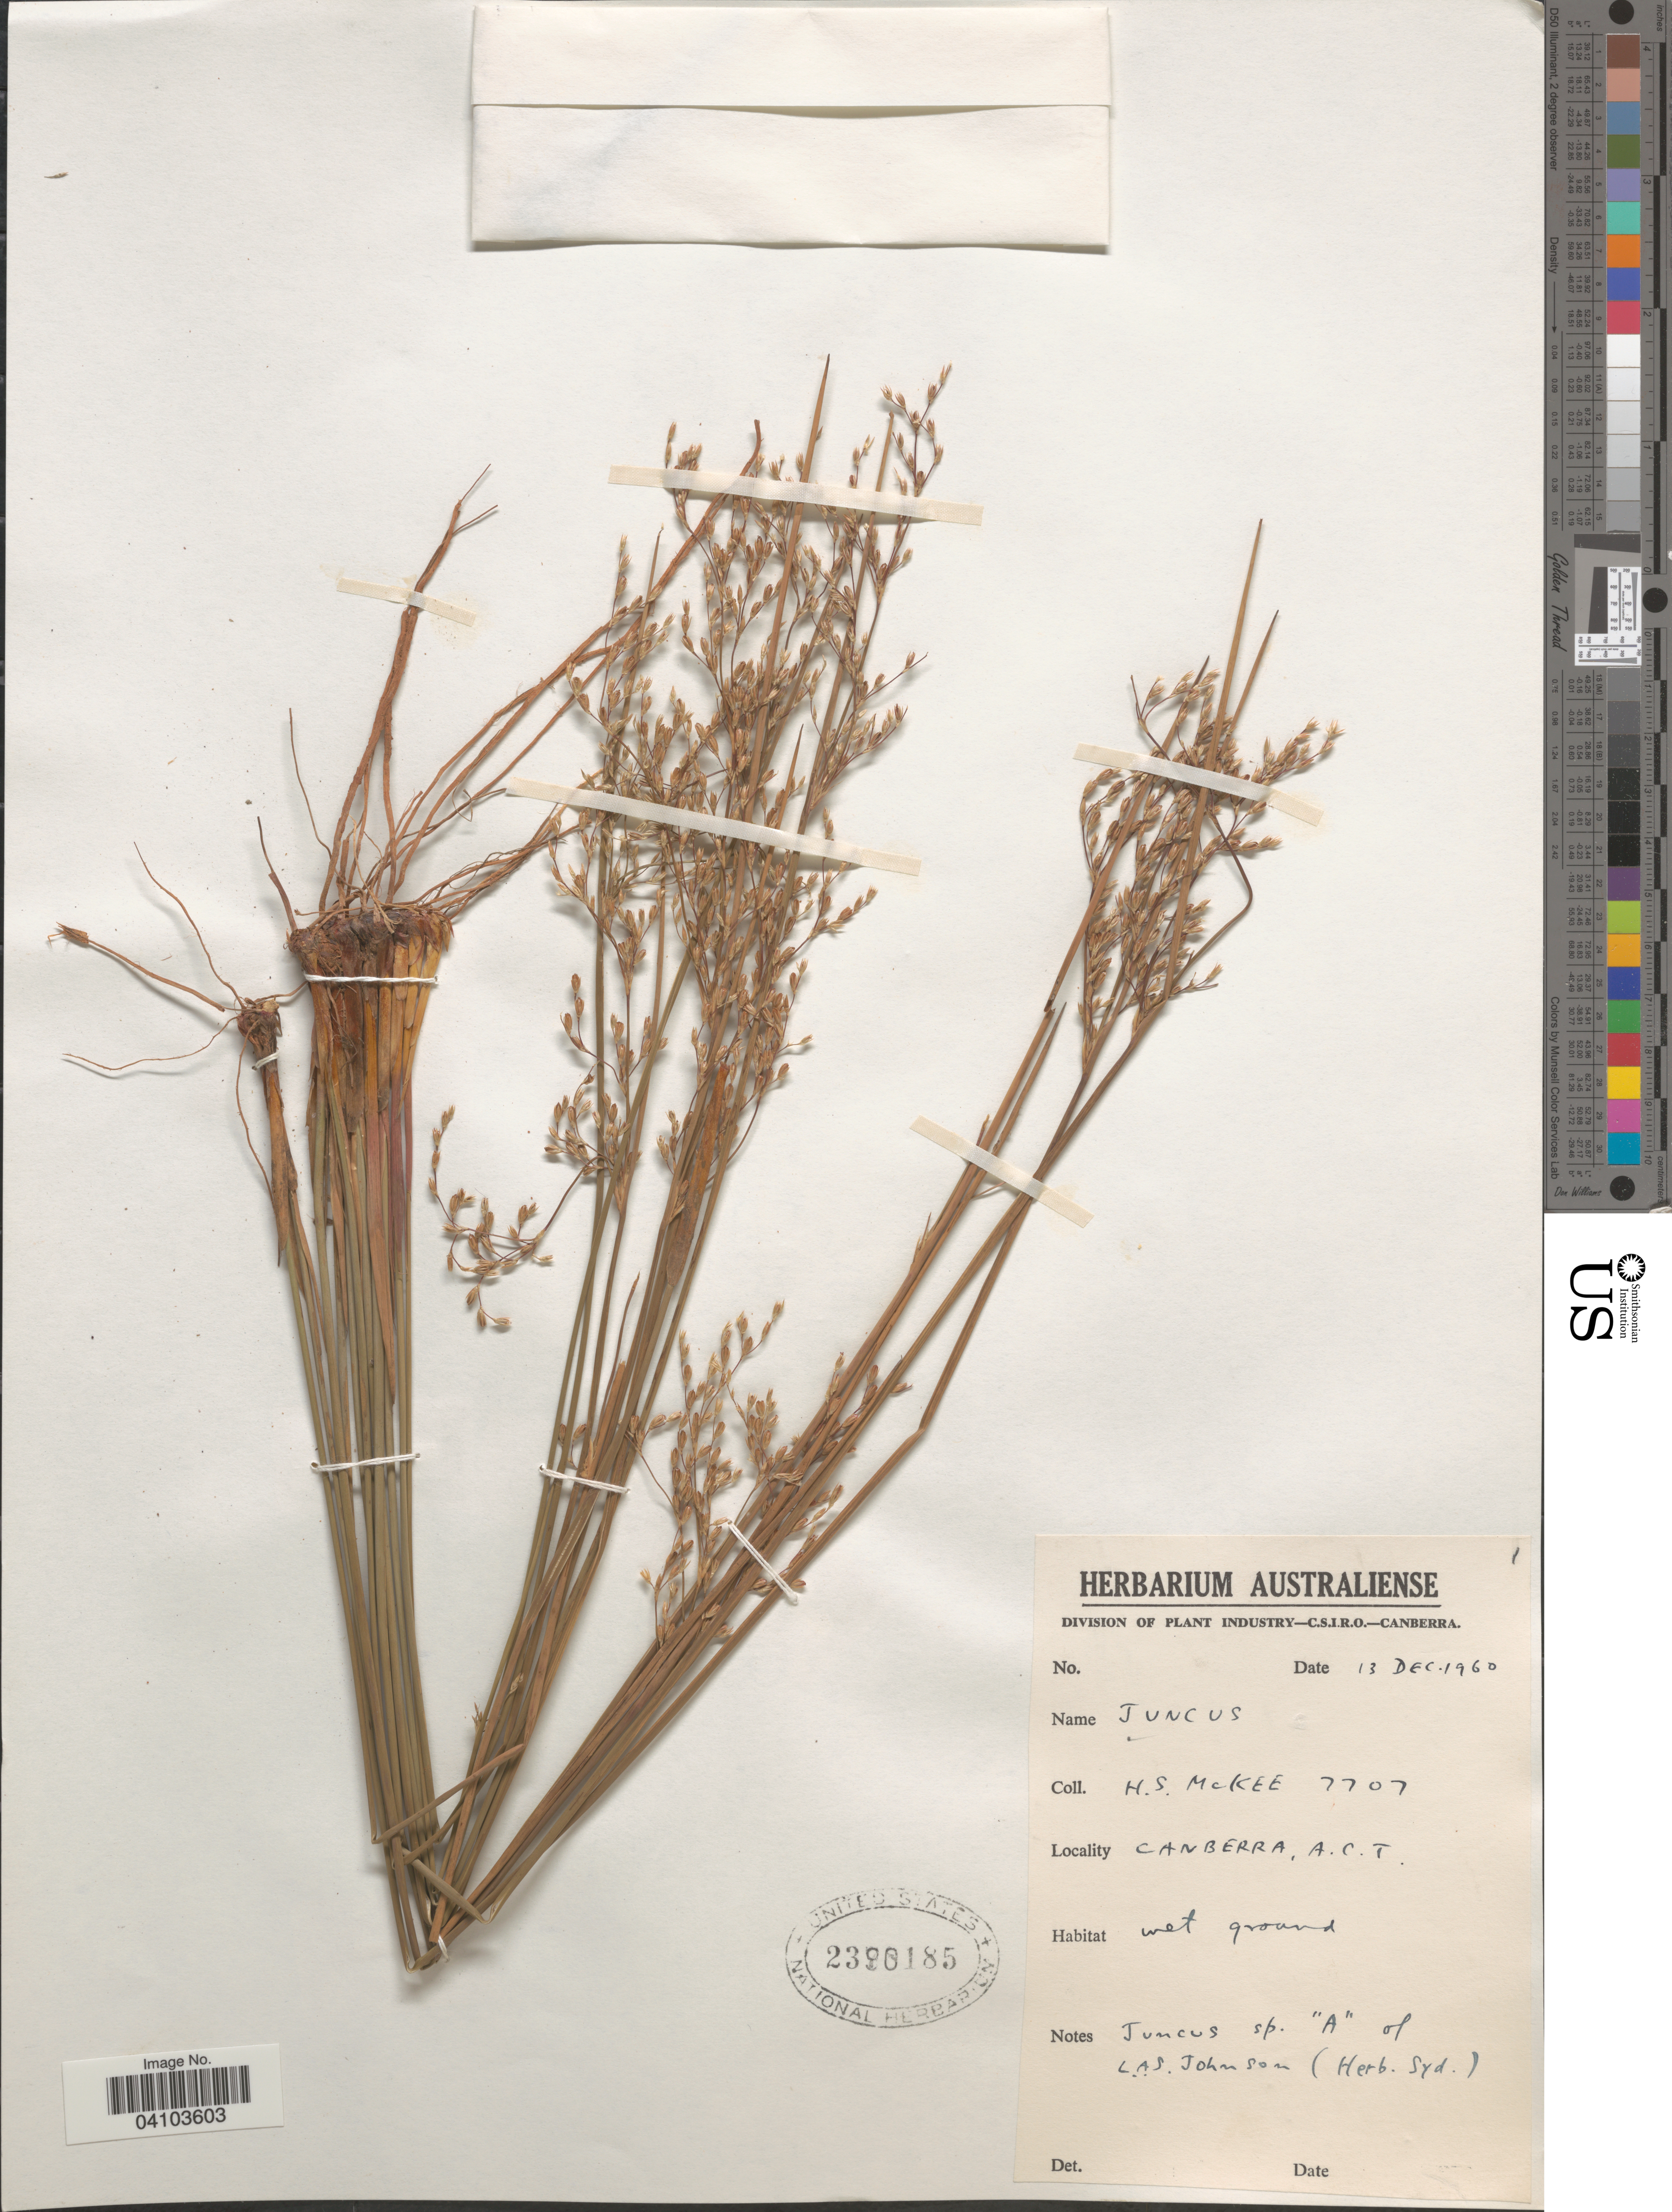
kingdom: Plantae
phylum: Tracheophyta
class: Liliopsida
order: Poales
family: Juncaceae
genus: Juncus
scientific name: Juncus sp.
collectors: H. S. McKee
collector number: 7707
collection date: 1960-12-13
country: Australia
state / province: Australian Capital Territory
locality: Canberra, A.C.T.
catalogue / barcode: US 2390185